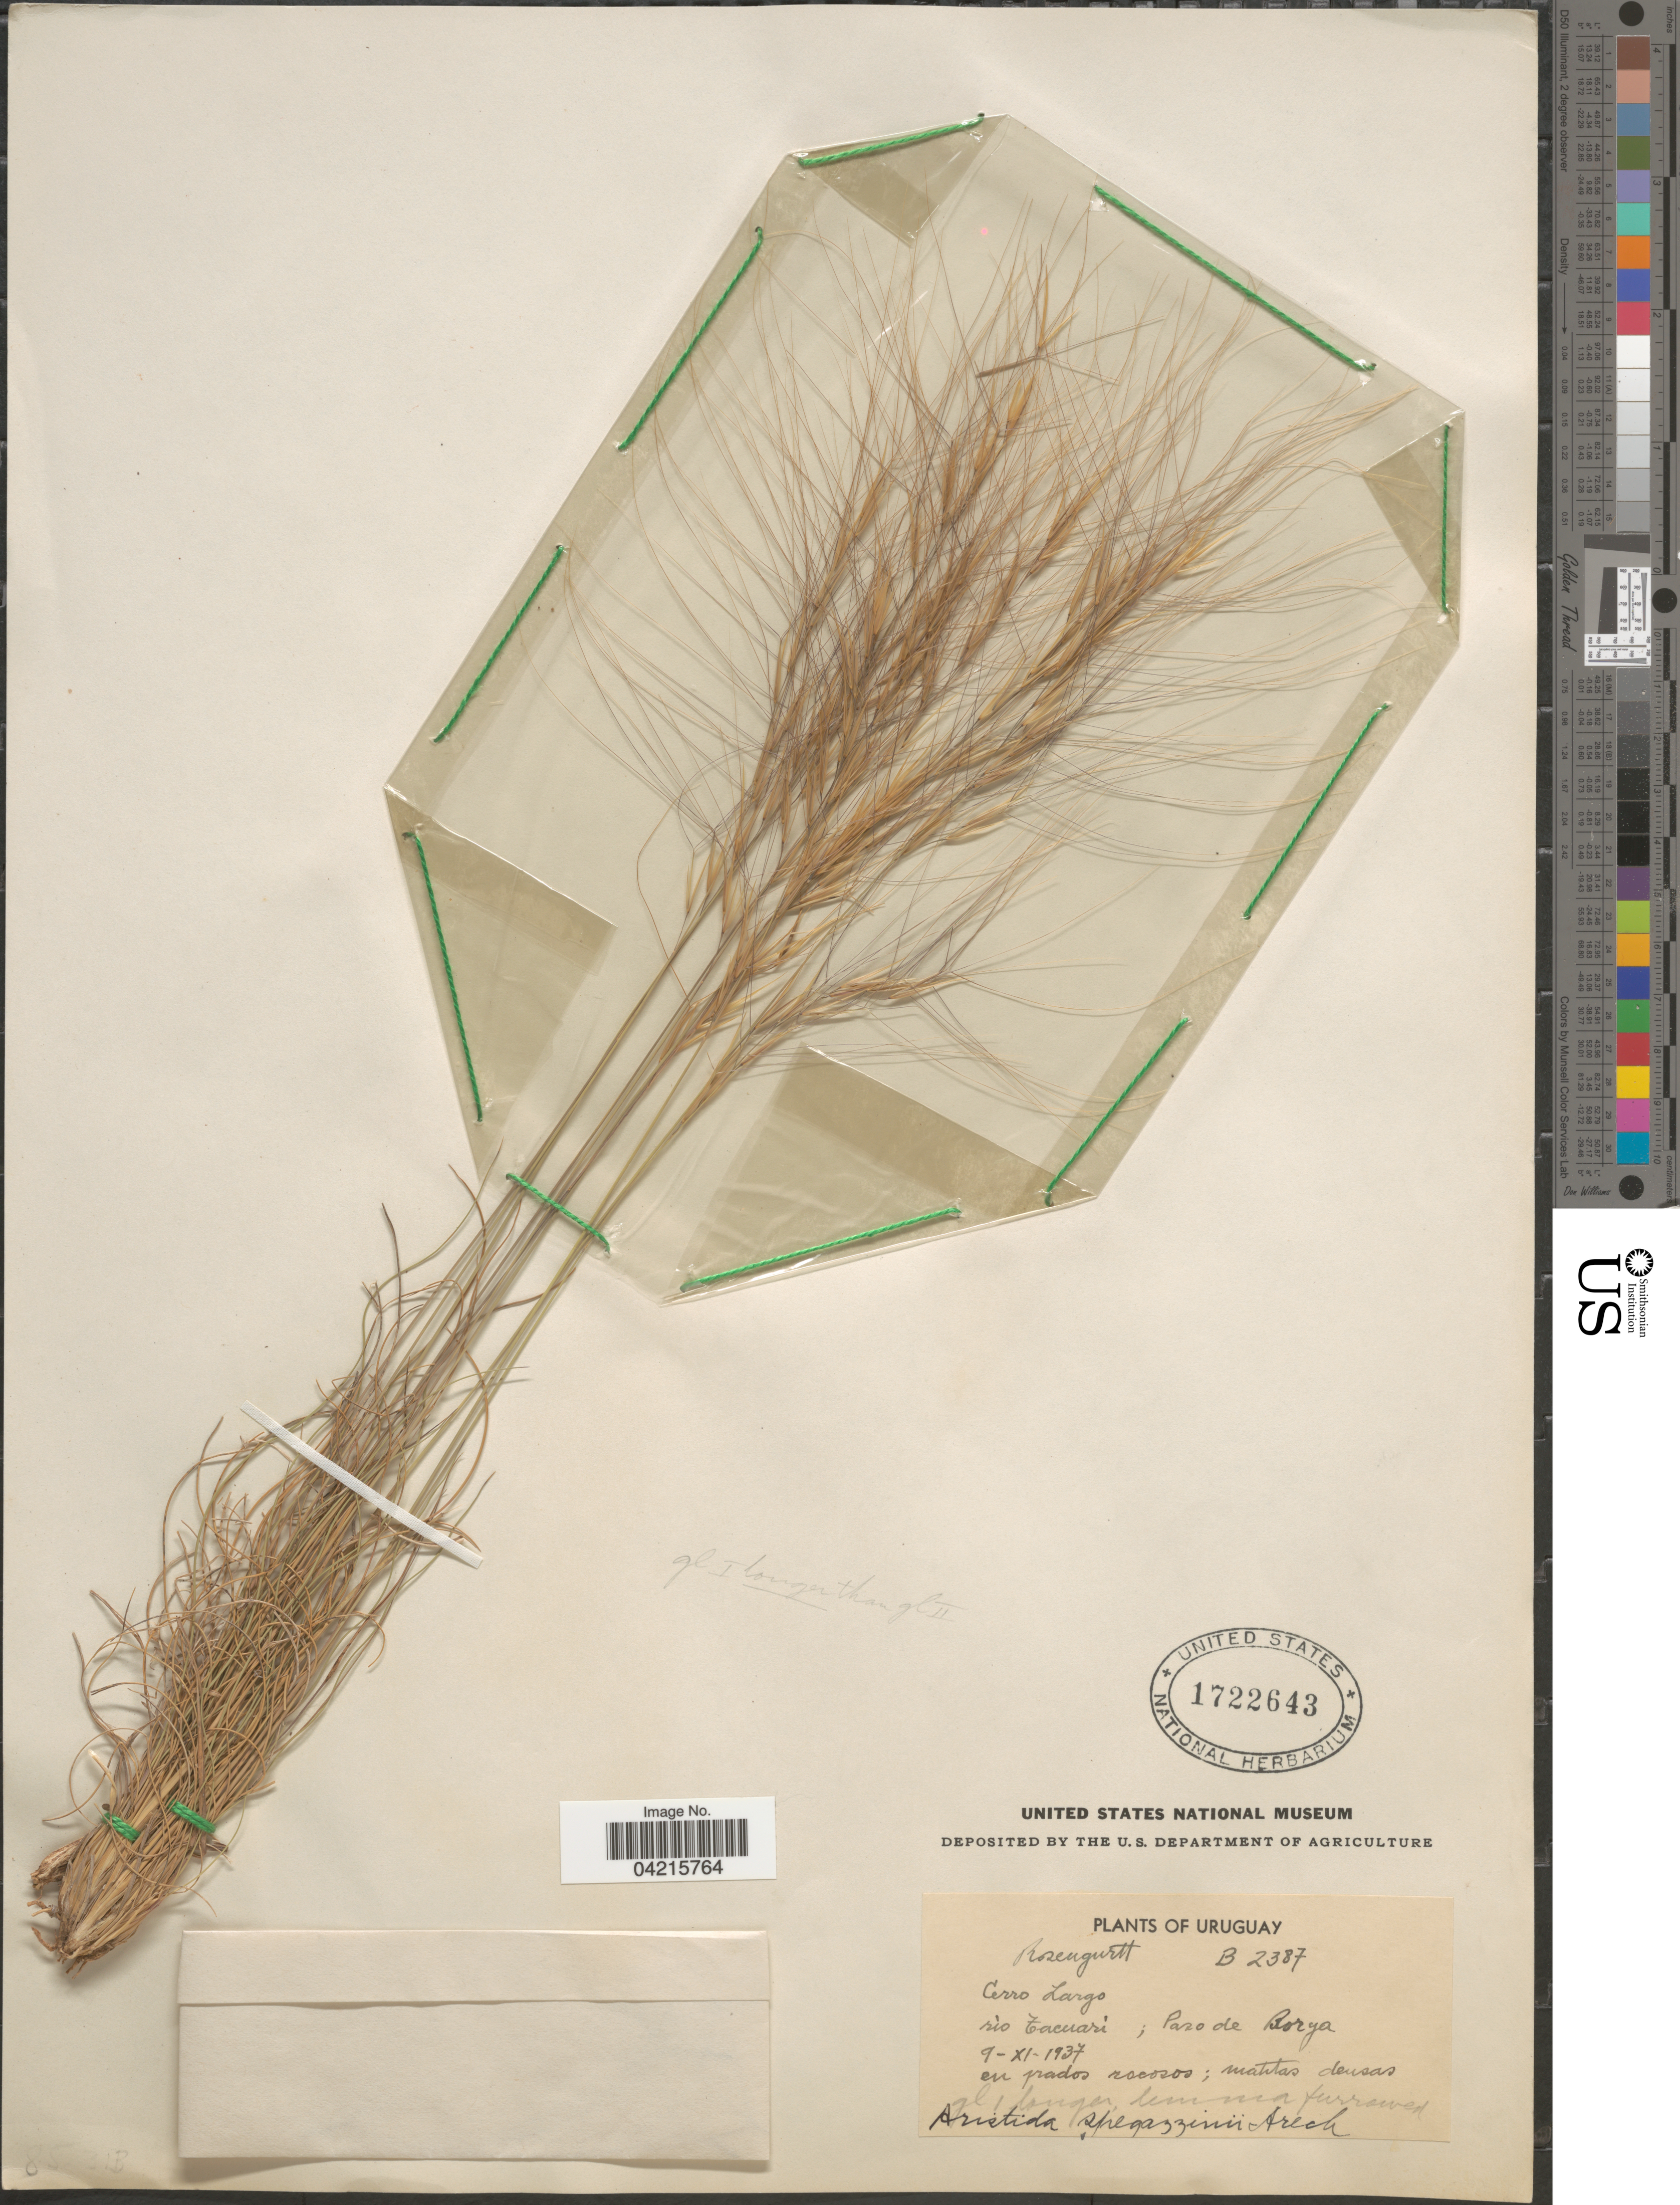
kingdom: Plantae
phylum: Tracheophyta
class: Liliopsida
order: Poales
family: Poaceae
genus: Aristida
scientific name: Aristida spegazzinii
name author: Arechav.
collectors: Rosengurtt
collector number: B2387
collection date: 1937-11-09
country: Uruguay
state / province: Cerro Largo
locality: Rìo Tacuarì ; Paso de Borya.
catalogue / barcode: US 1722643